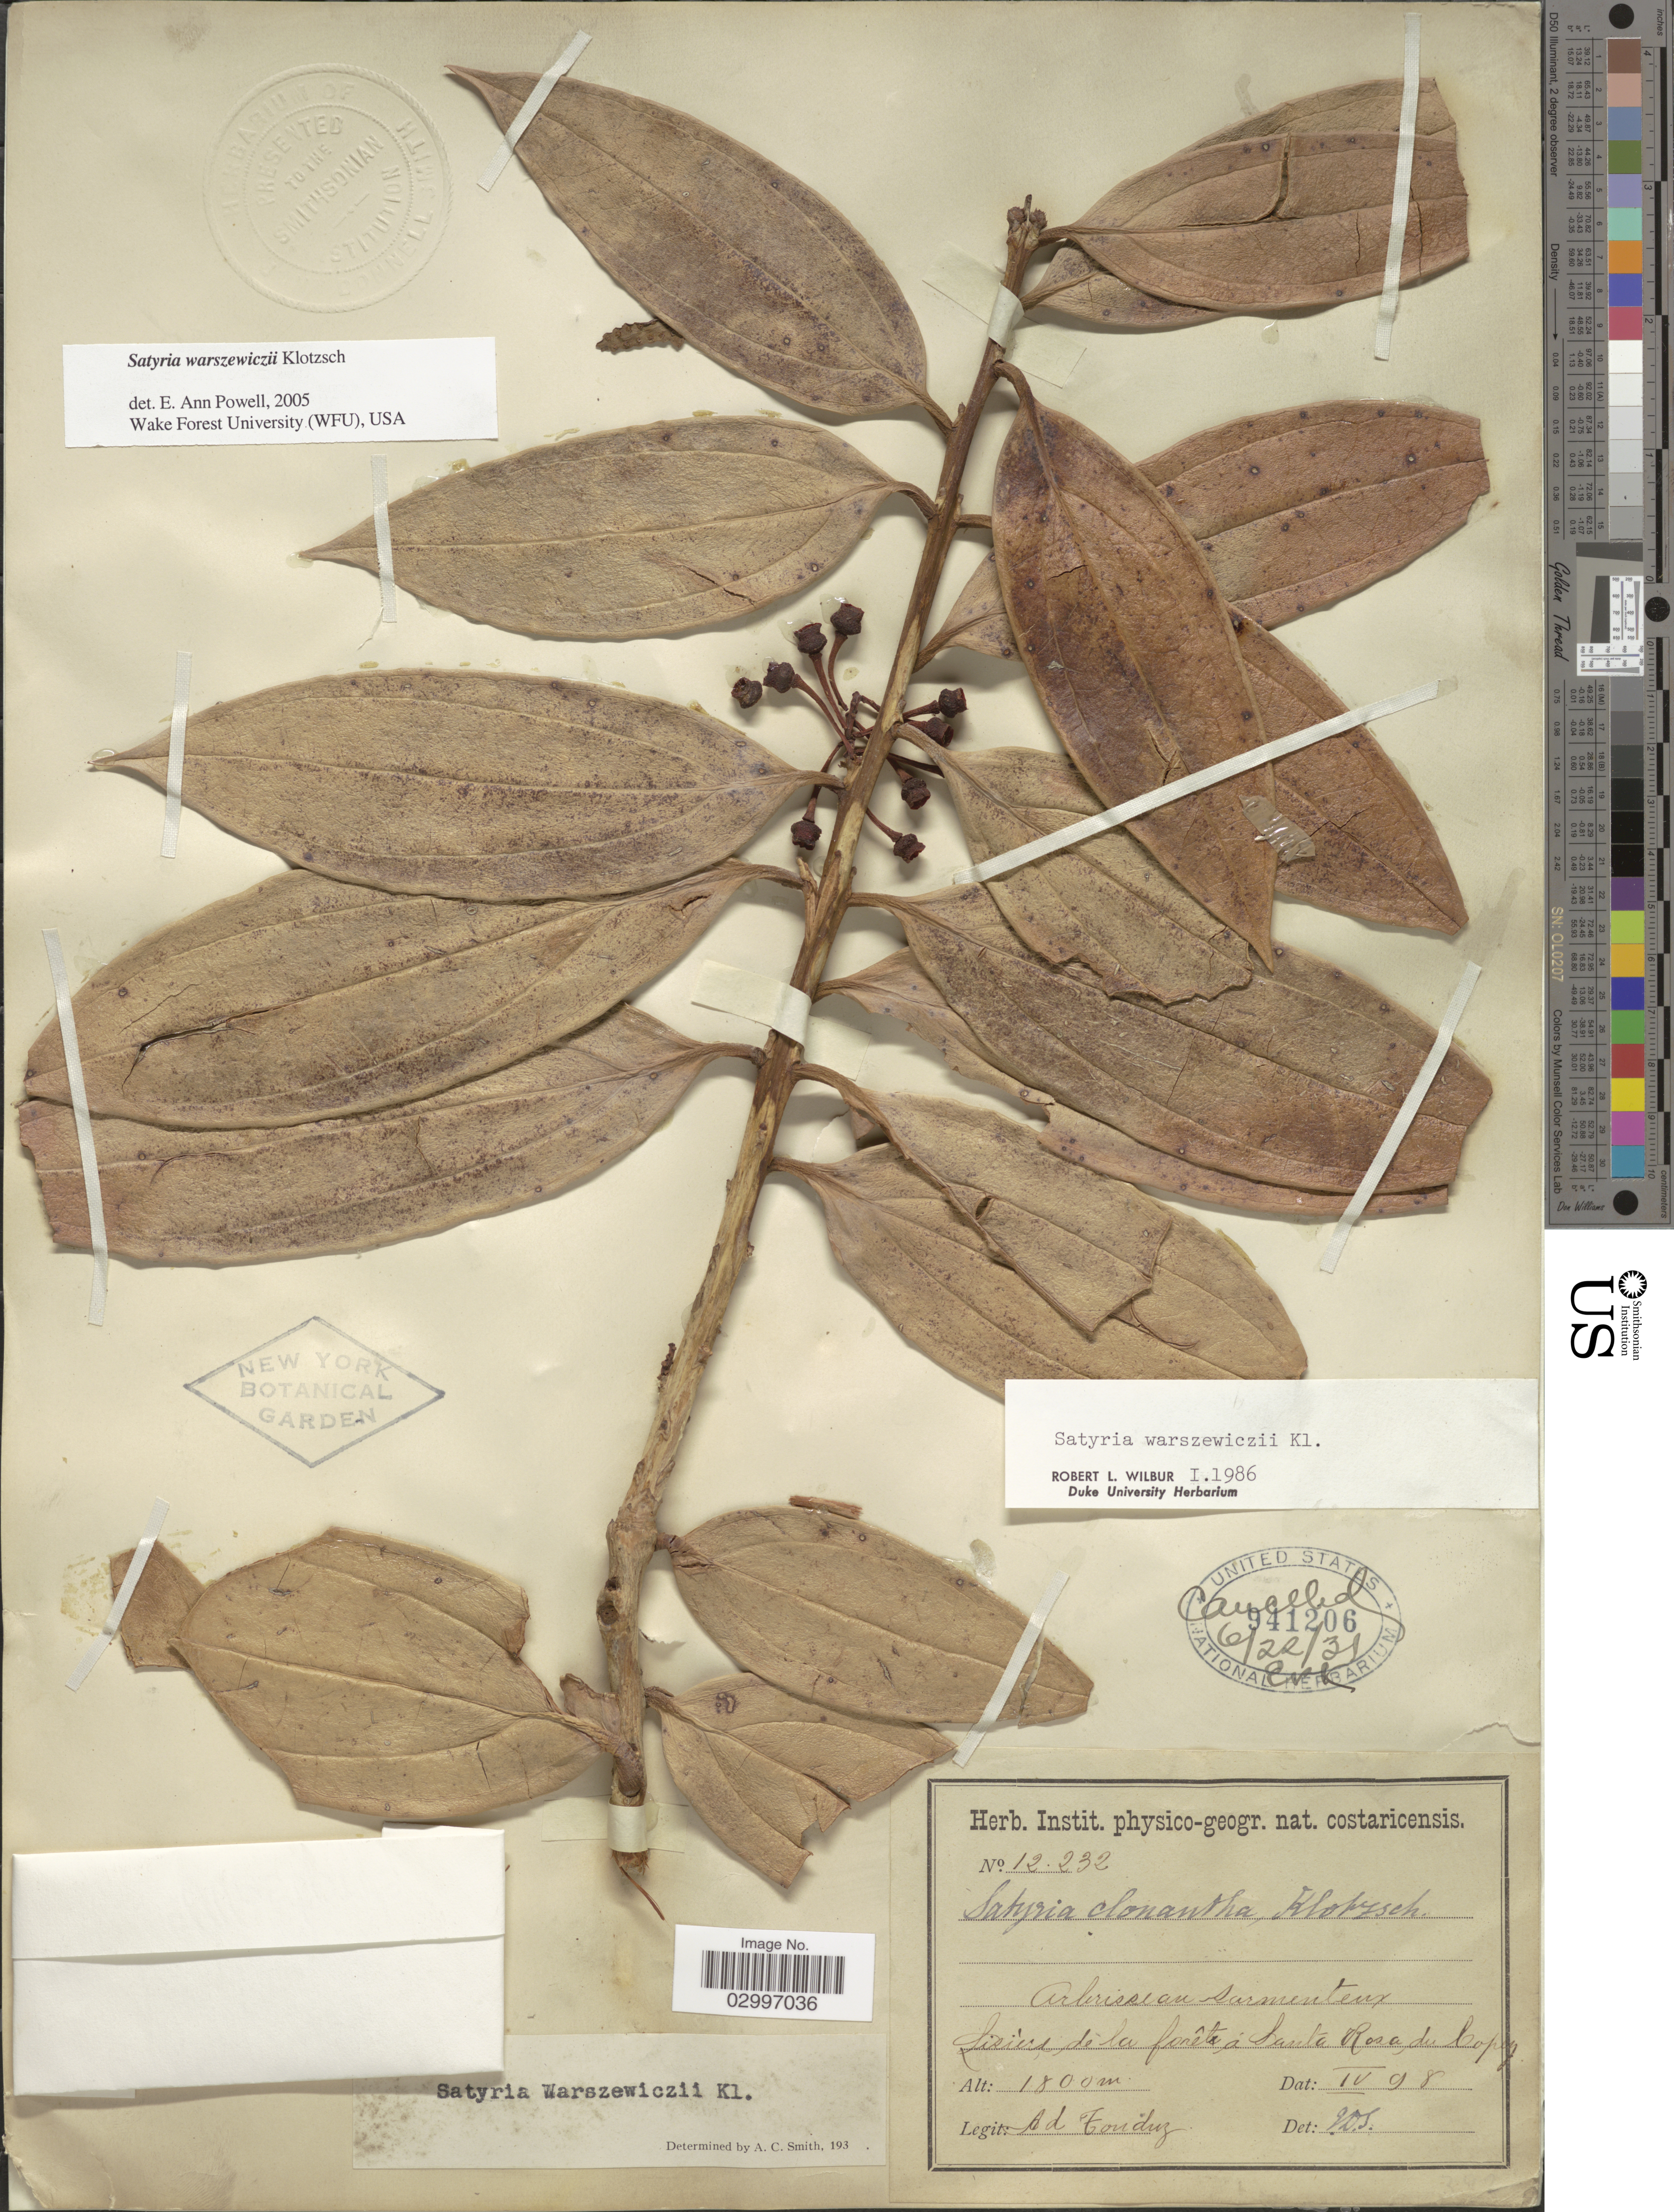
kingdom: Plantae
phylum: Tracheophyta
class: Magnoliopsida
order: Ericales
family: Ericaceae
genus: Satyria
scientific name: Satyria warszewiczii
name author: Klotzsch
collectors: A. Tonduz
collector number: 12232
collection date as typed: Transcribed d/m/y: /4/98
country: Costa Rica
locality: Lisiére de la forêt á Santa Rosa du Copey.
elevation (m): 1800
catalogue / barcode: US 941206